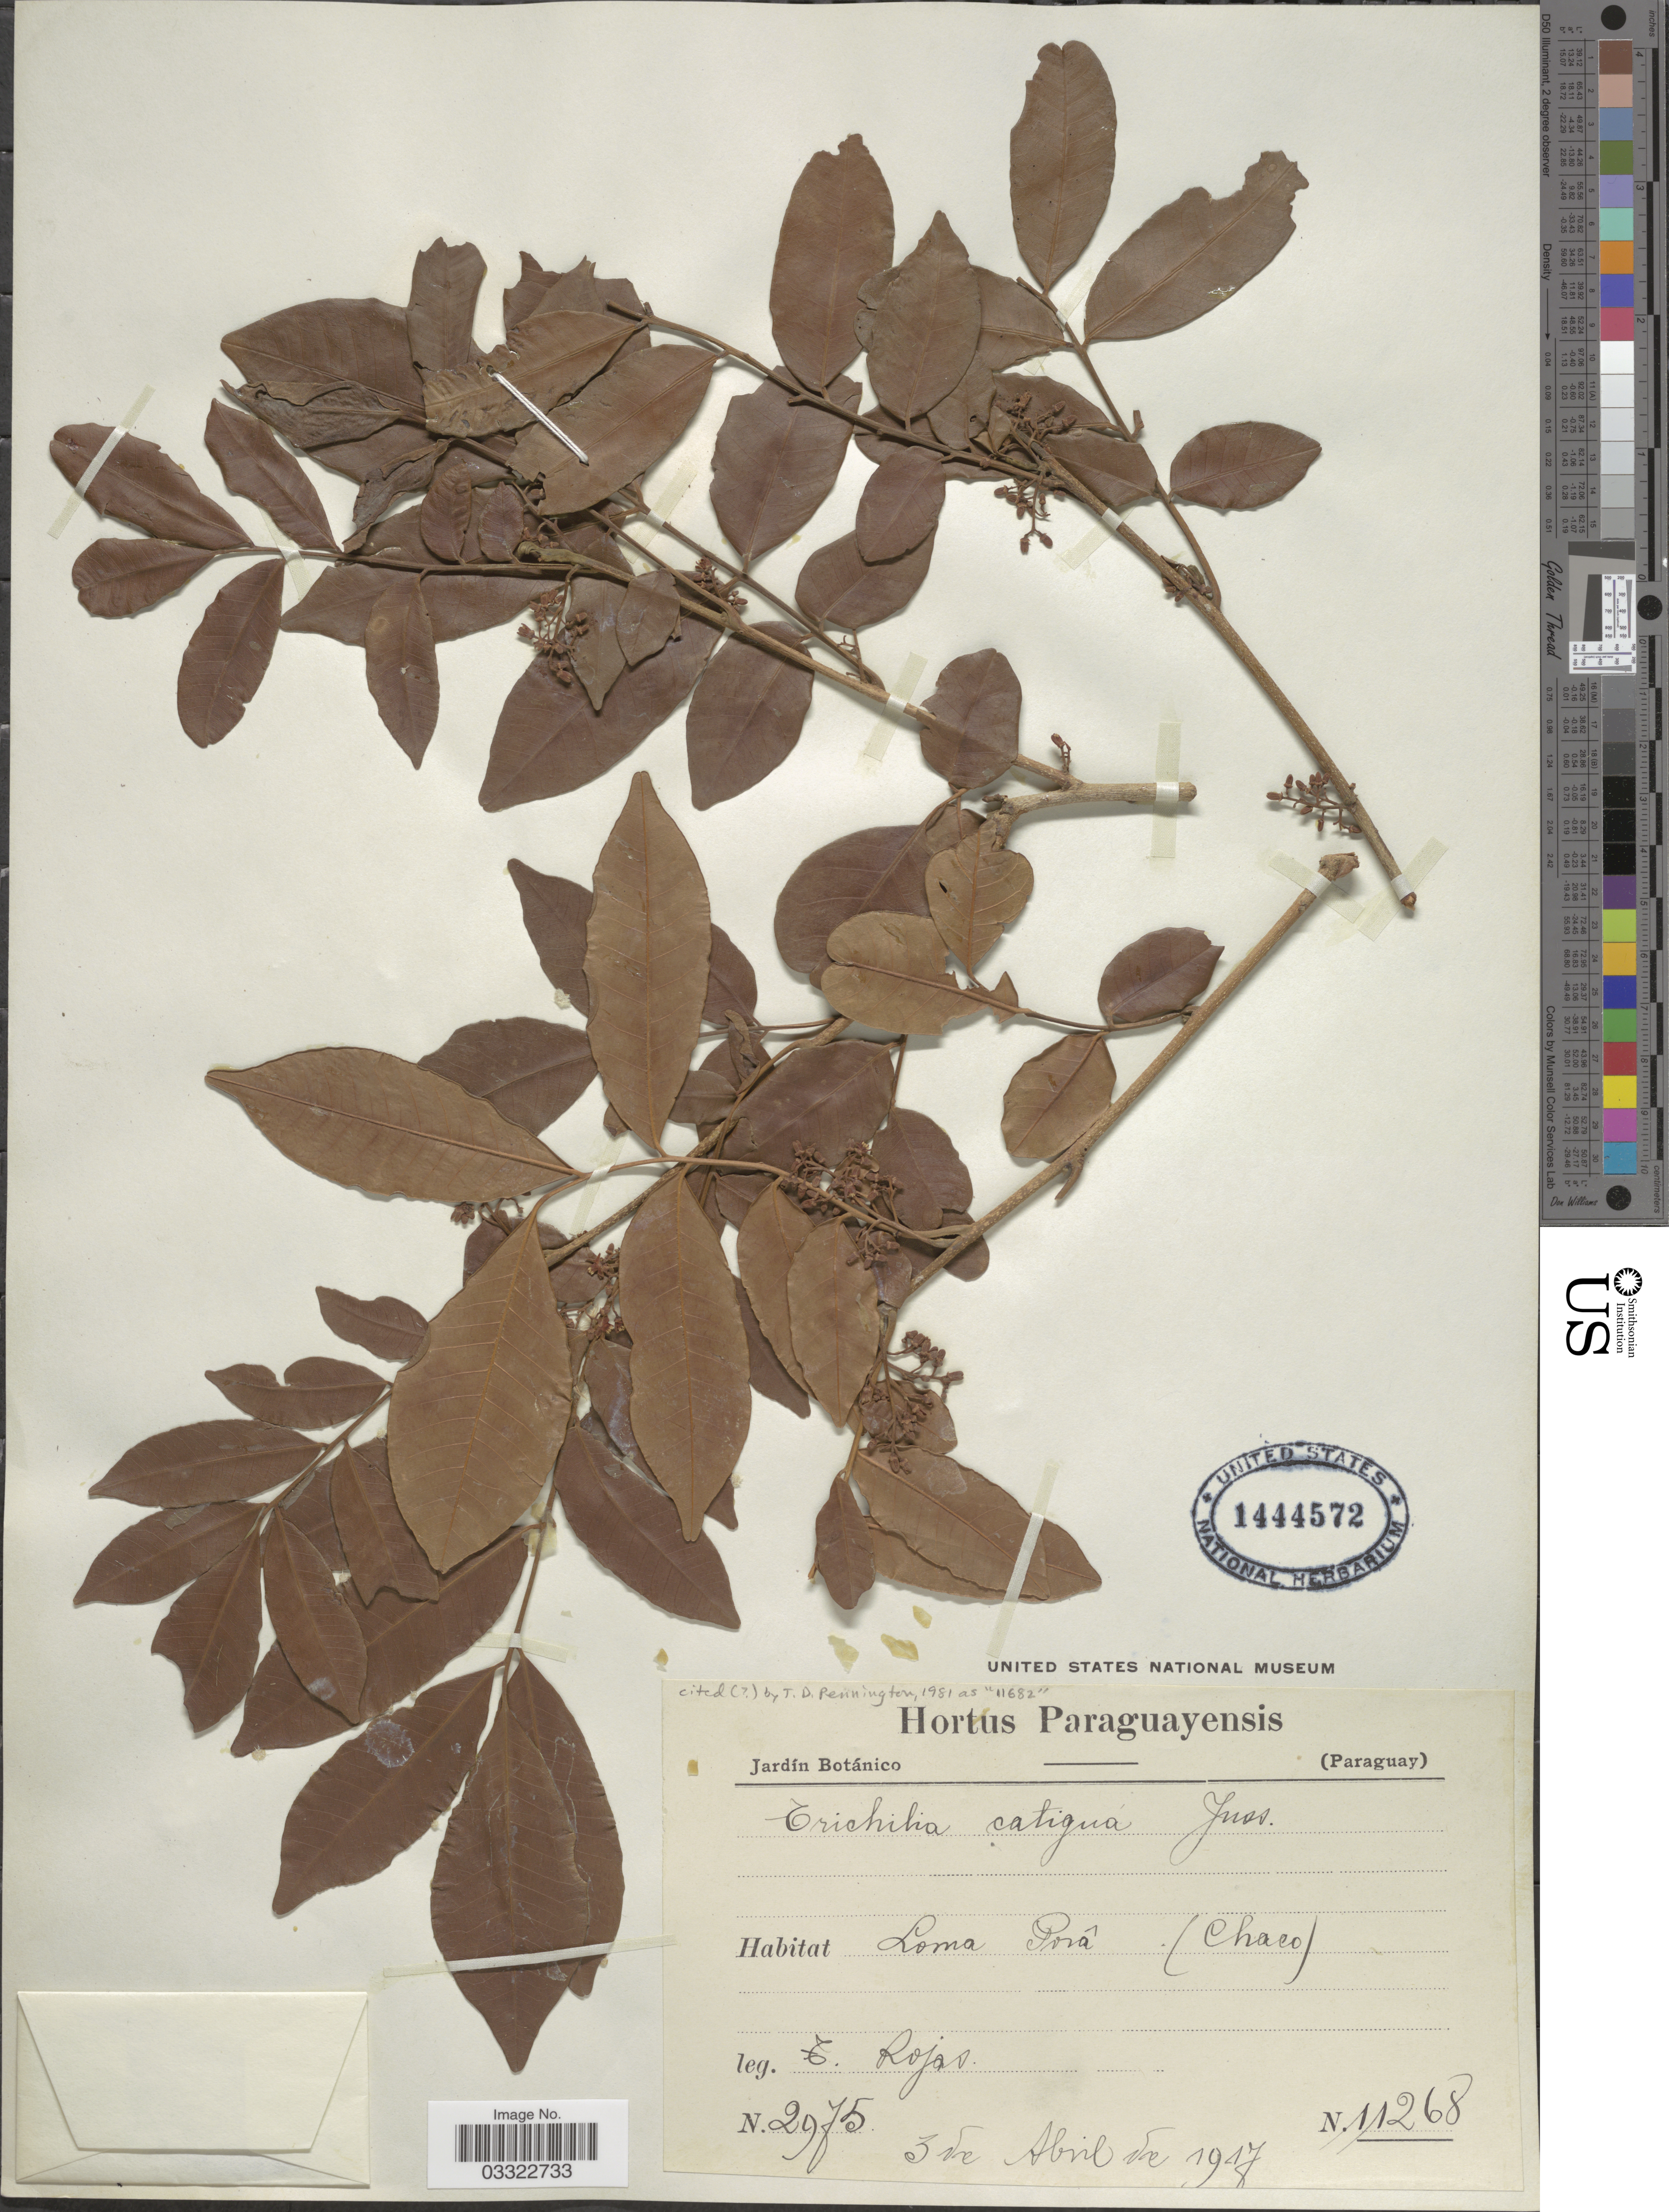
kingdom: Plantae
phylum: Tracheophyta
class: Magnoliopsida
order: Sapindales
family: Meliaceae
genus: Trichilia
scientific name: Trichilia catigua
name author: A. Juss.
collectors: C. Rojas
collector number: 2975/11268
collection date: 1917-04-03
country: Paraguay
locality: Loma Porâ. (Chaco).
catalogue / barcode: US 1444572